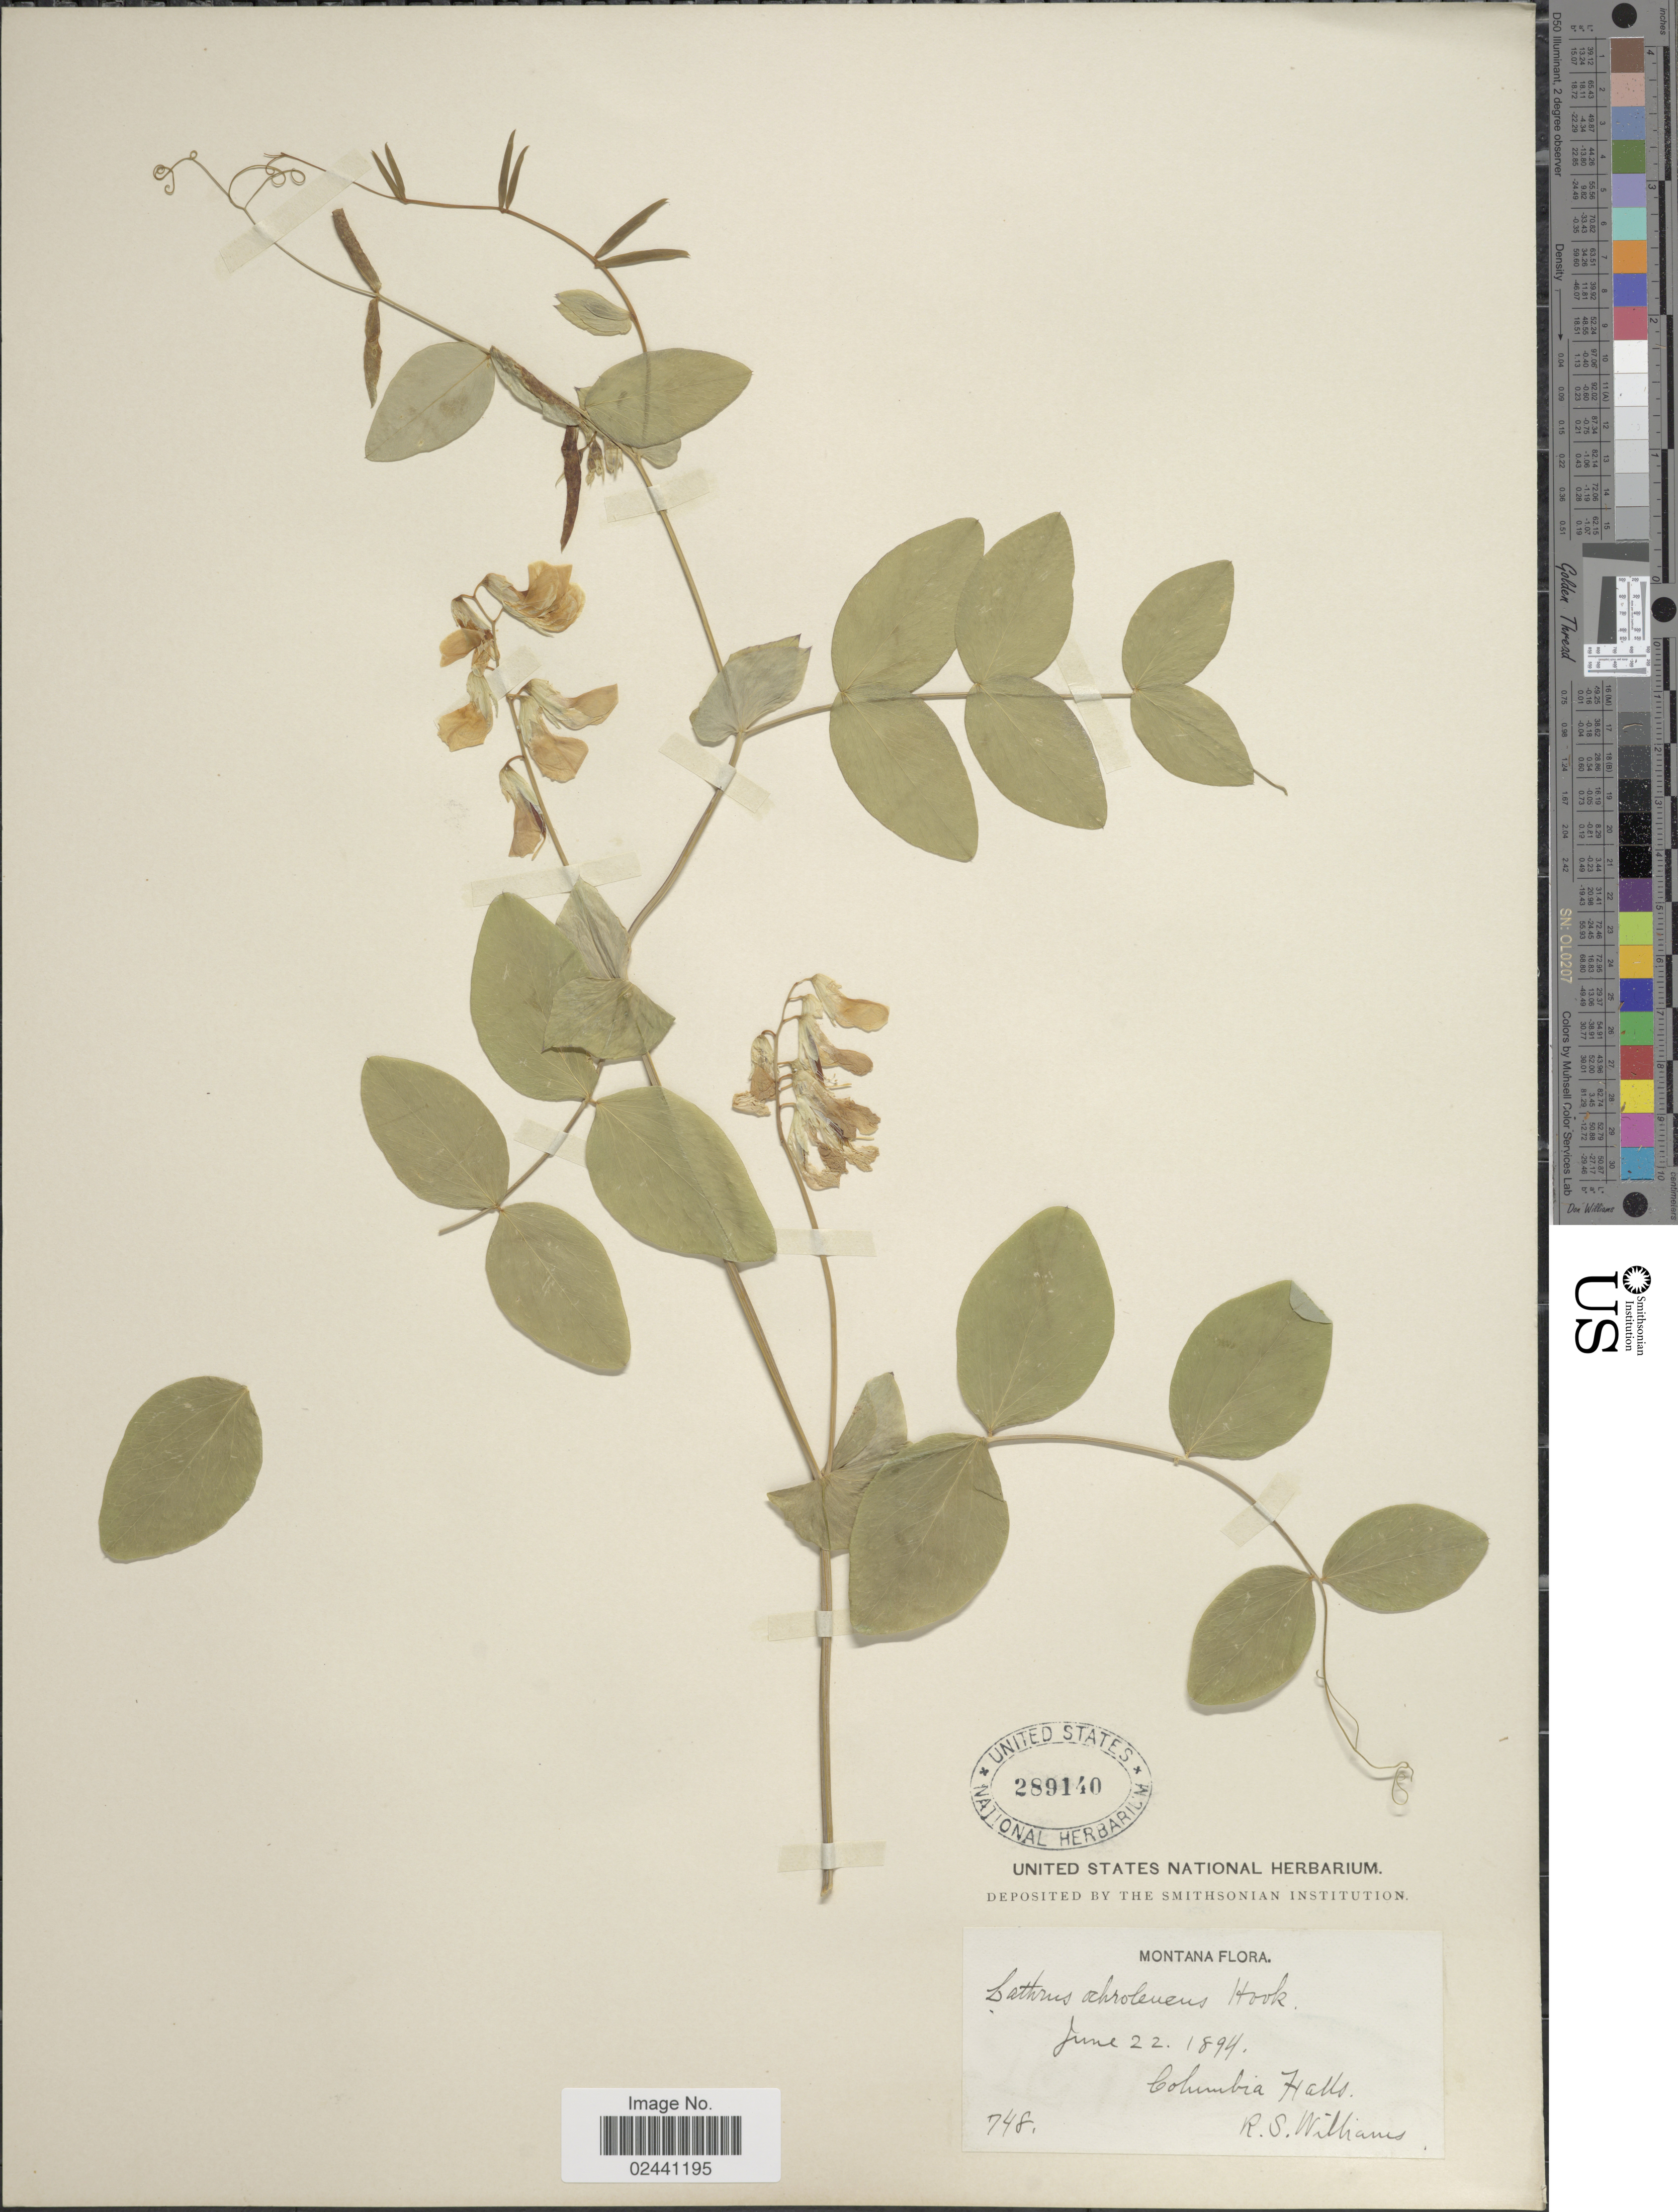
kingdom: Plantae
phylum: Tracheophyta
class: Magnoliopsida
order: Fabales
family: Fabaceae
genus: Lathyrus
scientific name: Lathyrus ochroleucus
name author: Hook.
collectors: R. S. Williams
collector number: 748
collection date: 1894-06-22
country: United States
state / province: Montana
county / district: Flathead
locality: Columbia Falls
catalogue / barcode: US 289140